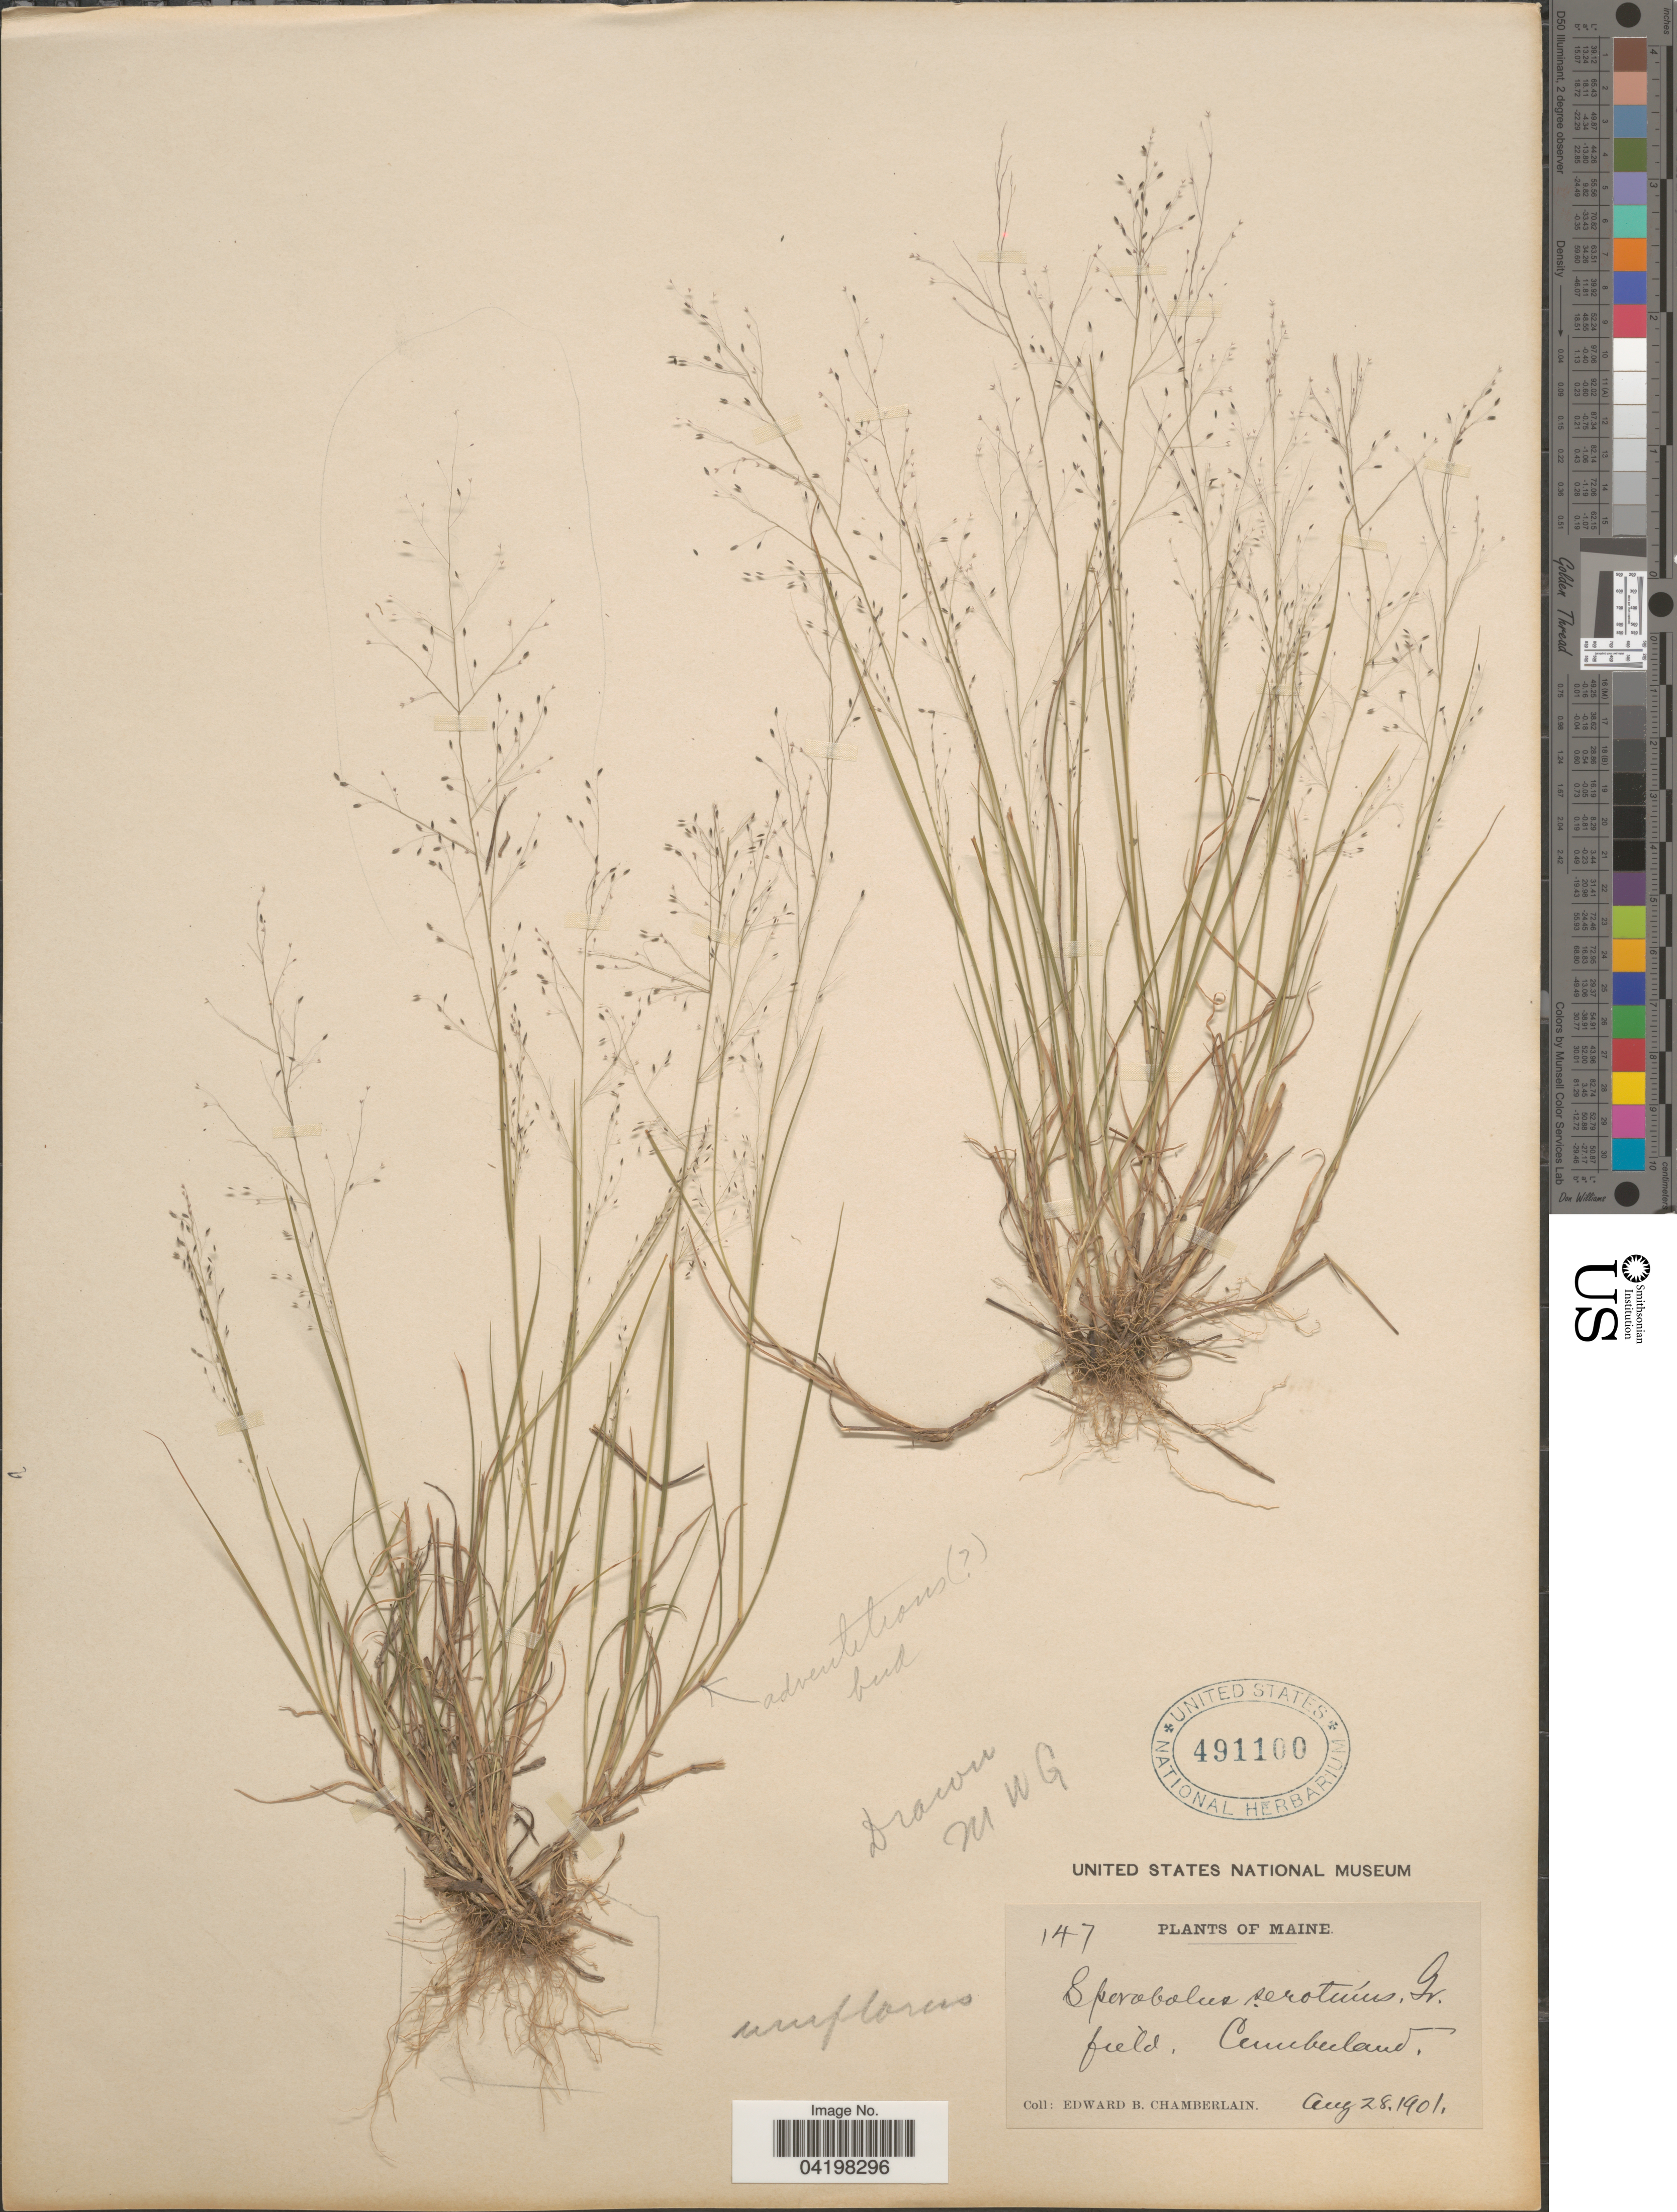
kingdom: Plantae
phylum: Tracheophyta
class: Liliopsida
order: Poales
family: Poaceae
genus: Muhlenbergia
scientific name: Muhlenbergia uniflora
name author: (Muhl.) Fernald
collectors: E. Chamberlain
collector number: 147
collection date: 1901-08-28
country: United States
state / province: Maine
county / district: Cumberland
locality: Cumberland.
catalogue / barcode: US 491100